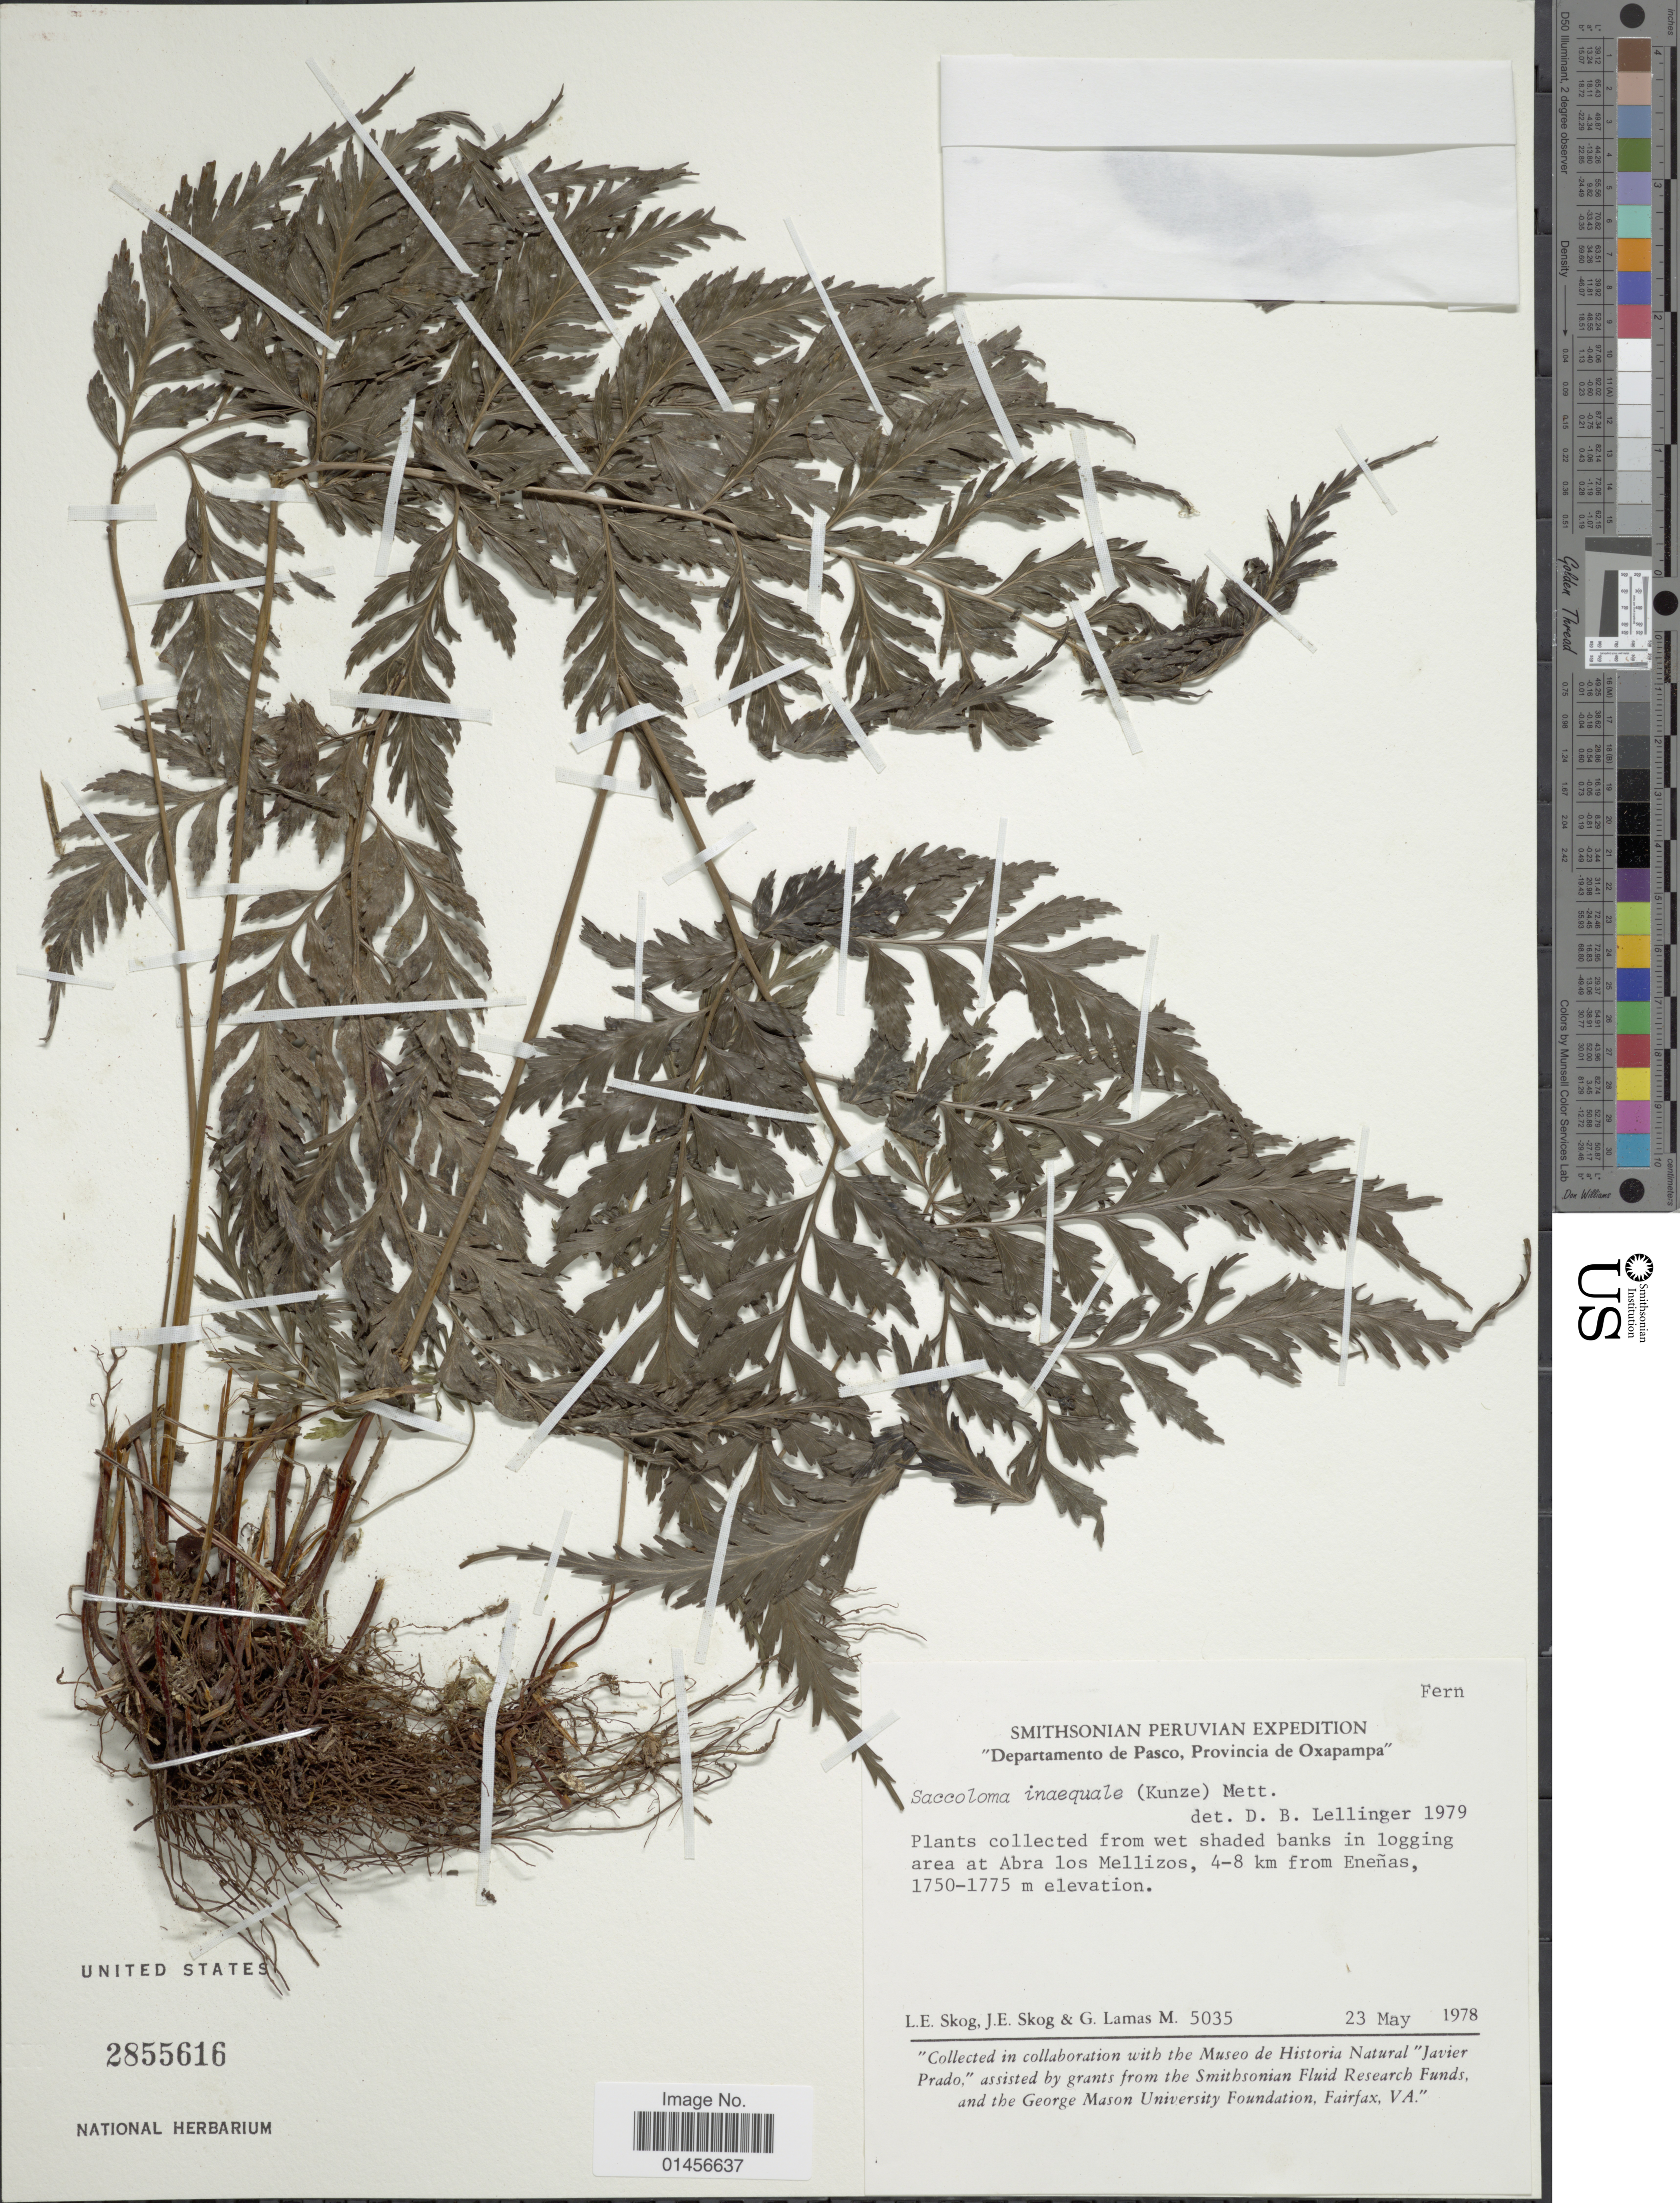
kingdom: Plantae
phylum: Tracheophyta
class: Polypodiopsida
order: Polypodiales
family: Saccolomataceae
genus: Saccoloma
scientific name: Saccoloma inaequale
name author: (Kunze) Mett.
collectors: L. E. Skog, J. E. Skog & G. Lamas M.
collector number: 5035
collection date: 1978-05-23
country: Peru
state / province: Pasco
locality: Provincia de Oxapampa, Plants collected from wet shaded banks in logging area at Abra los Mellizos, 4-8 km from Eneñas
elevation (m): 1750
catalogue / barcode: US 2855616